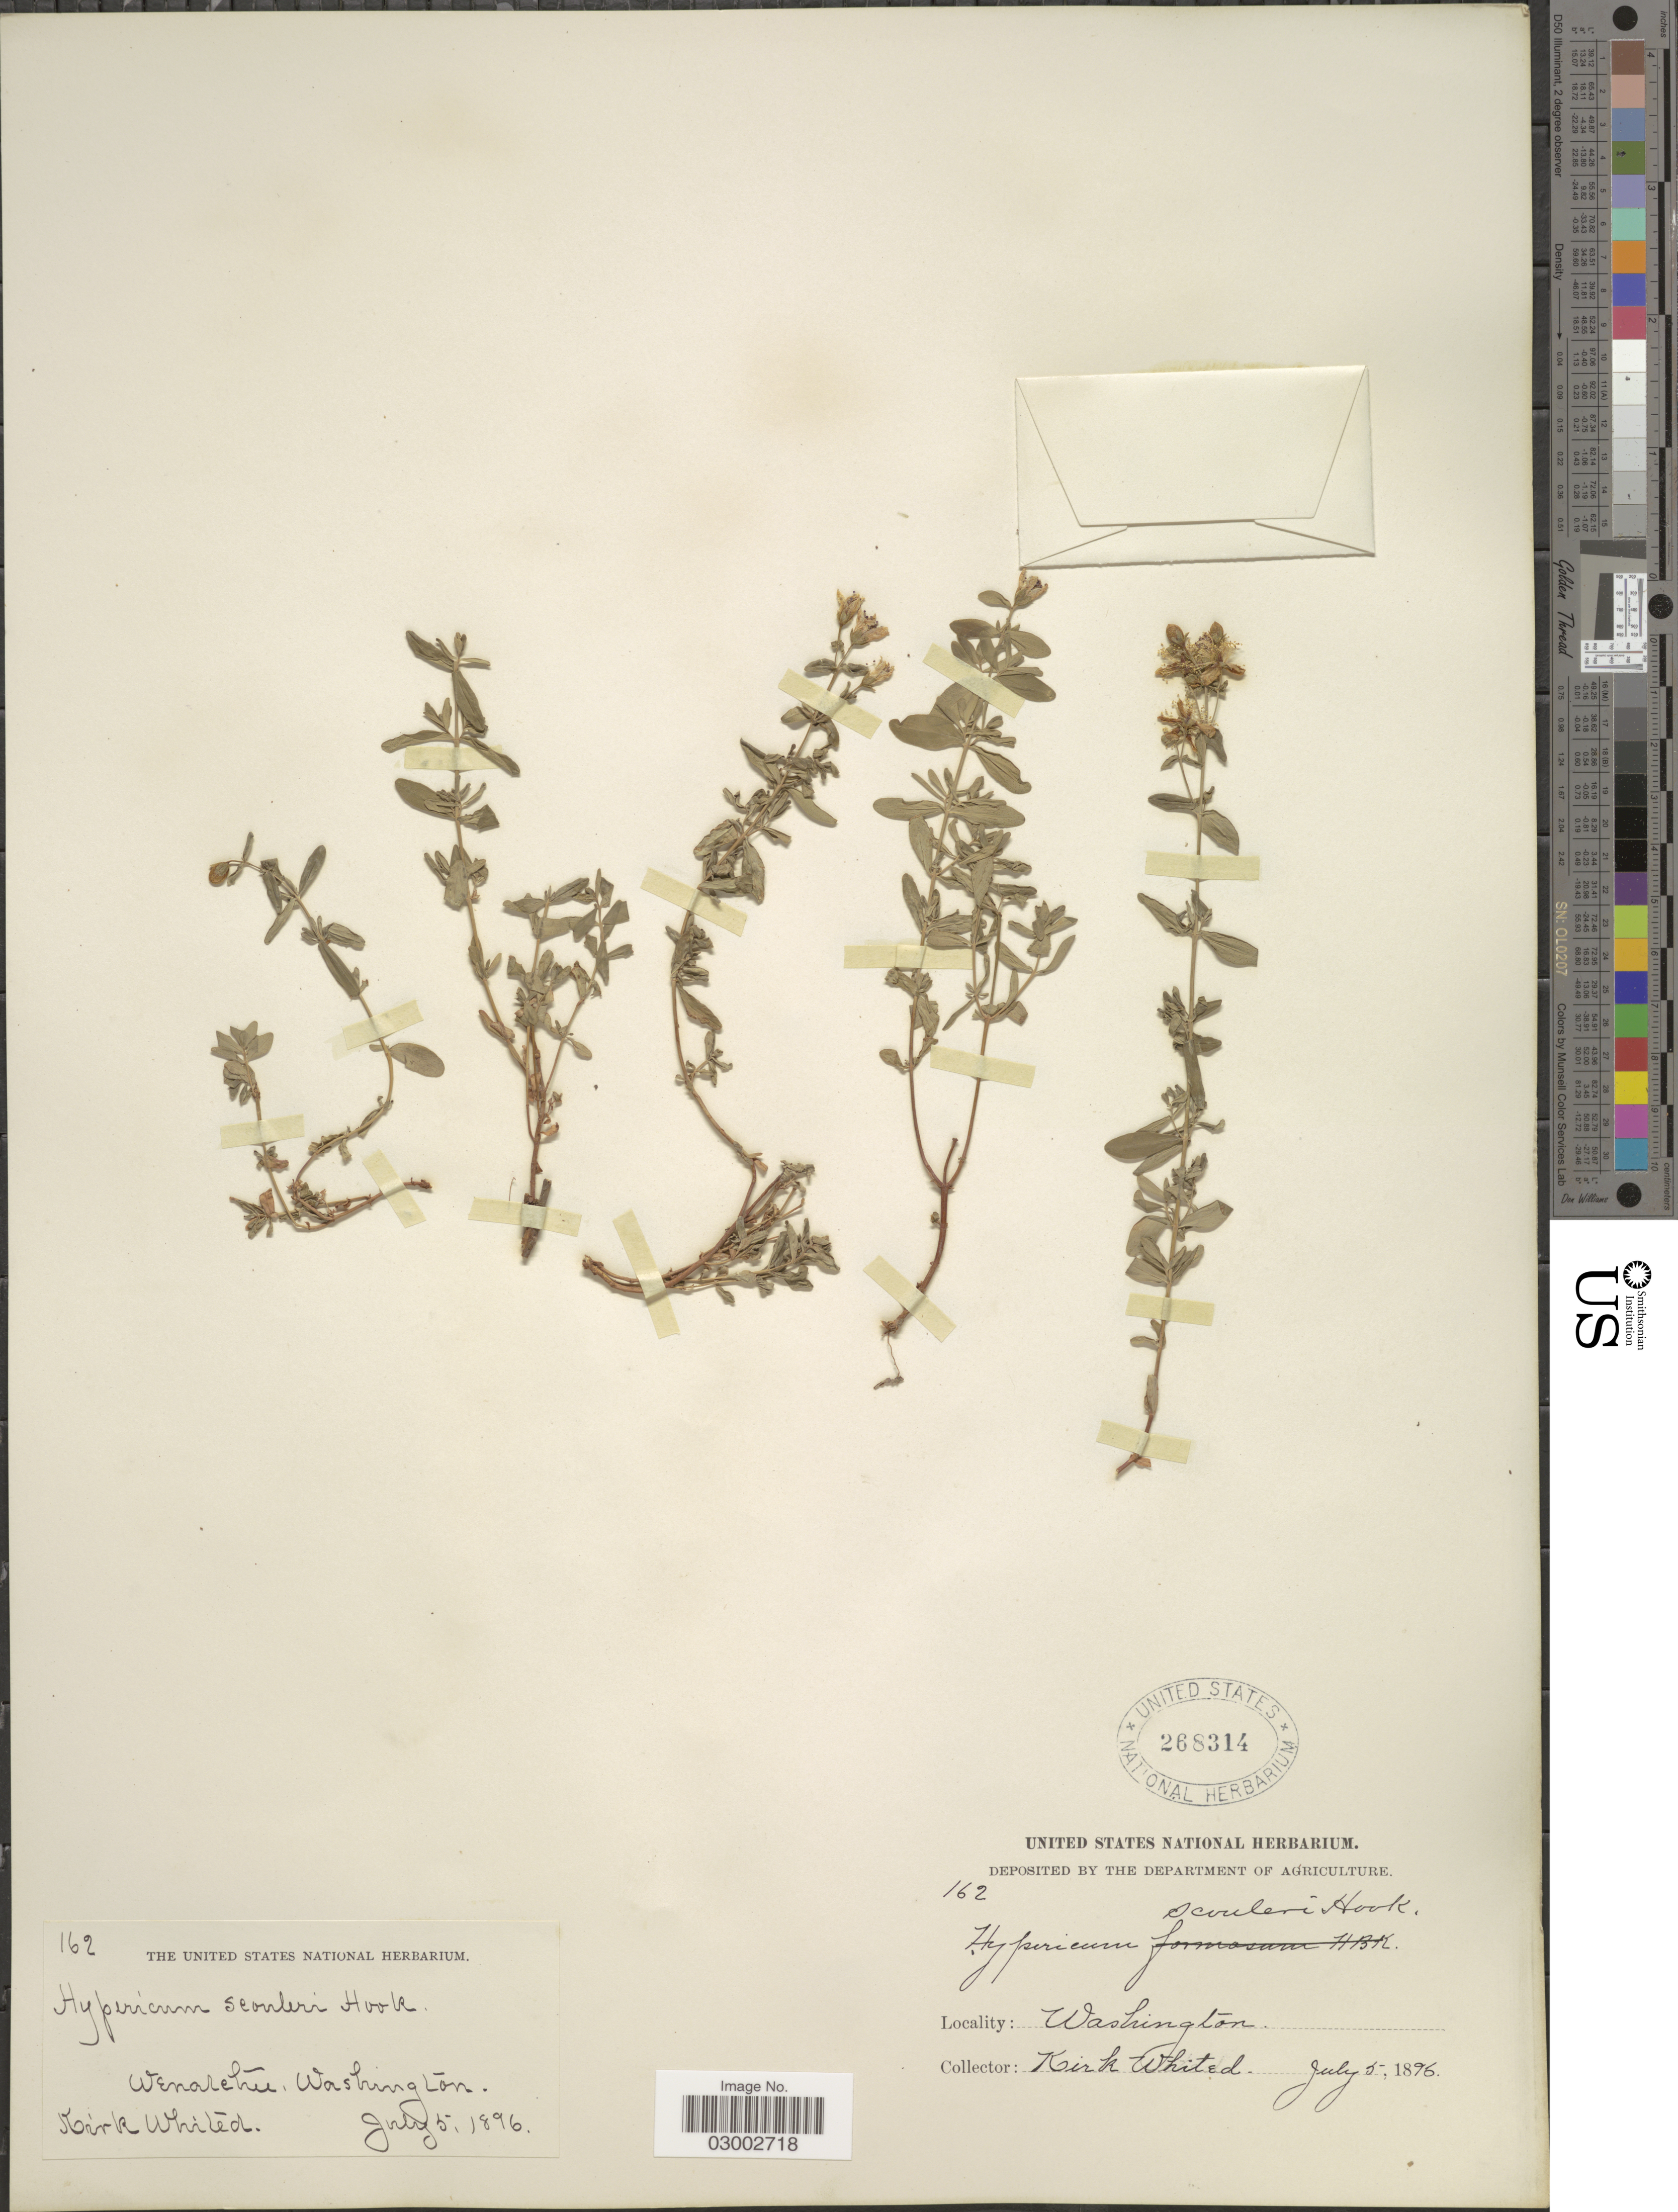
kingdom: Plantae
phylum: Tracheophyta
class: Magnoliopsida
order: Malpighiales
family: Hypericaceae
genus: Hypericum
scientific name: Hypericum scouleri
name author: Hook.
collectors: K. Whited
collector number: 162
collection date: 1896-07-05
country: United States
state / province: Washington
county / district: Chelan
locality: Wenatchee.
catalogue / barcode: US 268314